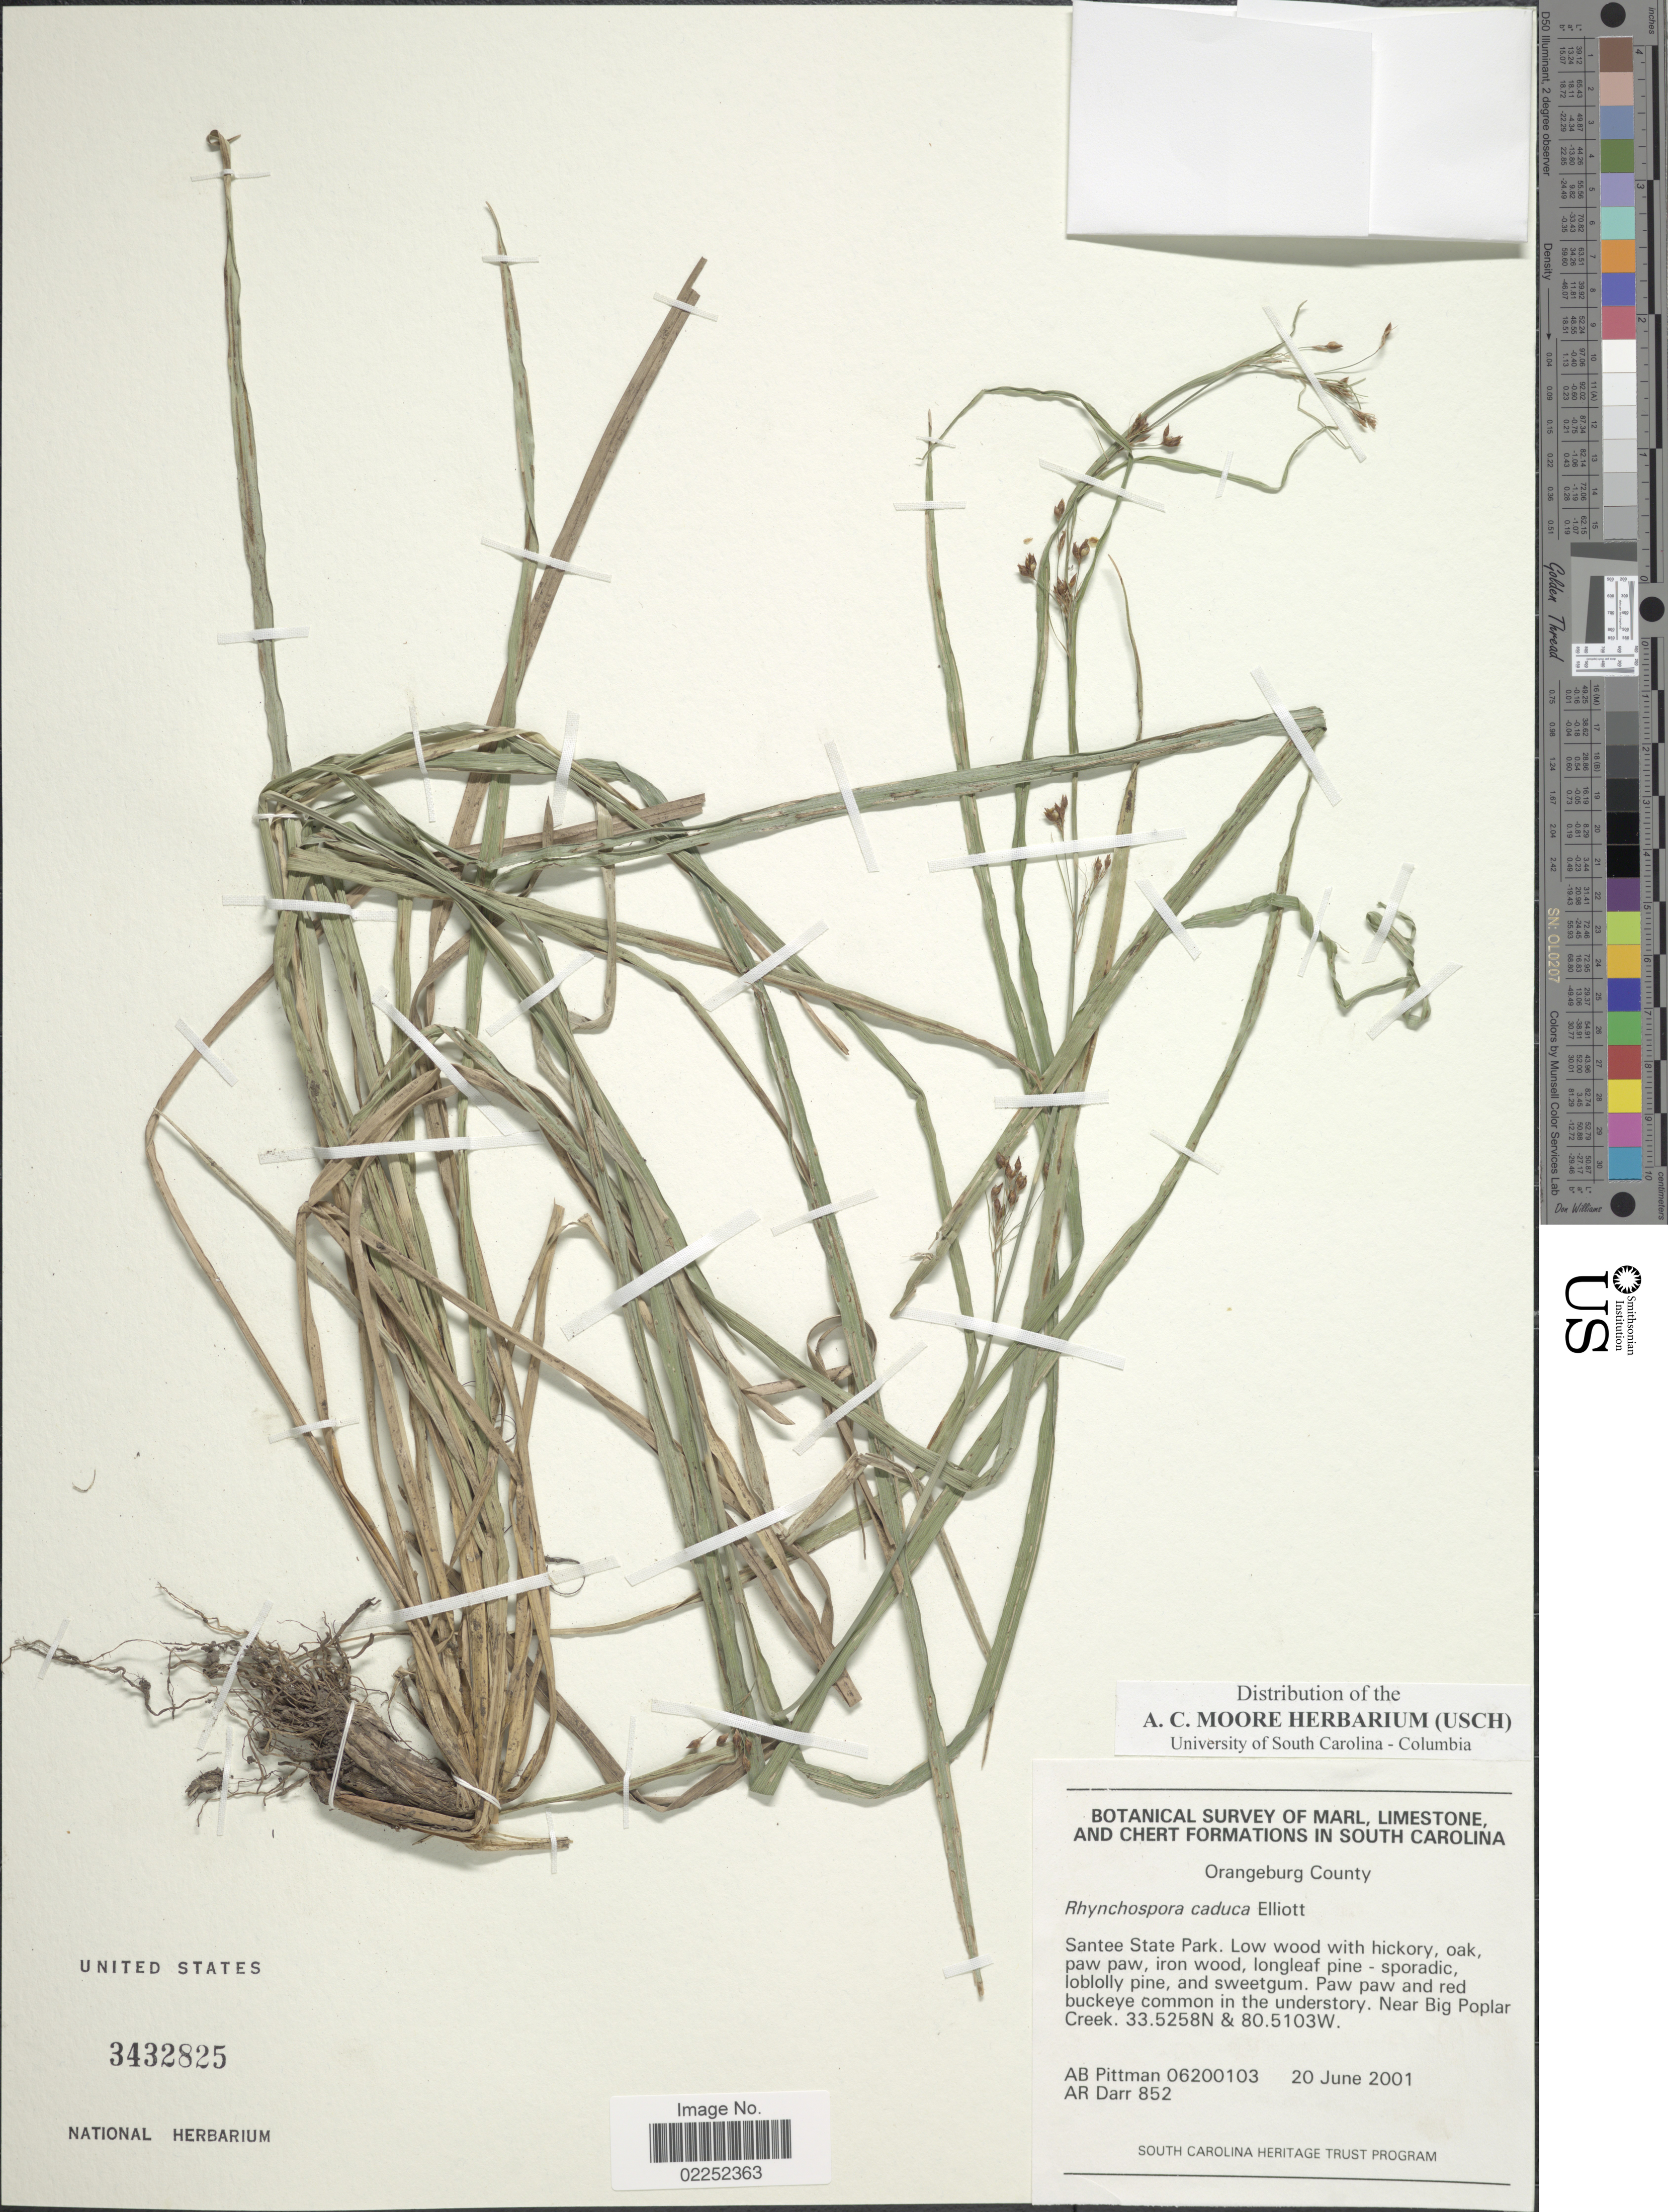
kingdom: Plantae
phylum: Tracheophyta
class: Liliopsida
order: Poales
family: Cyperaceae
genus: Rhynchospora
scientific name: Rhynchospora caduca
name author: Elliott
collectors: A. B. Pittman & A. Darr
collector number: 06200103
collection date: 2001-06-20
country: United States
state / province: South Carolina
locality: Limestone, and Chert Formations, Orangeburg County, Santee State Park. Near Big Poplar Creek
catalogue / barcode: US 3432825